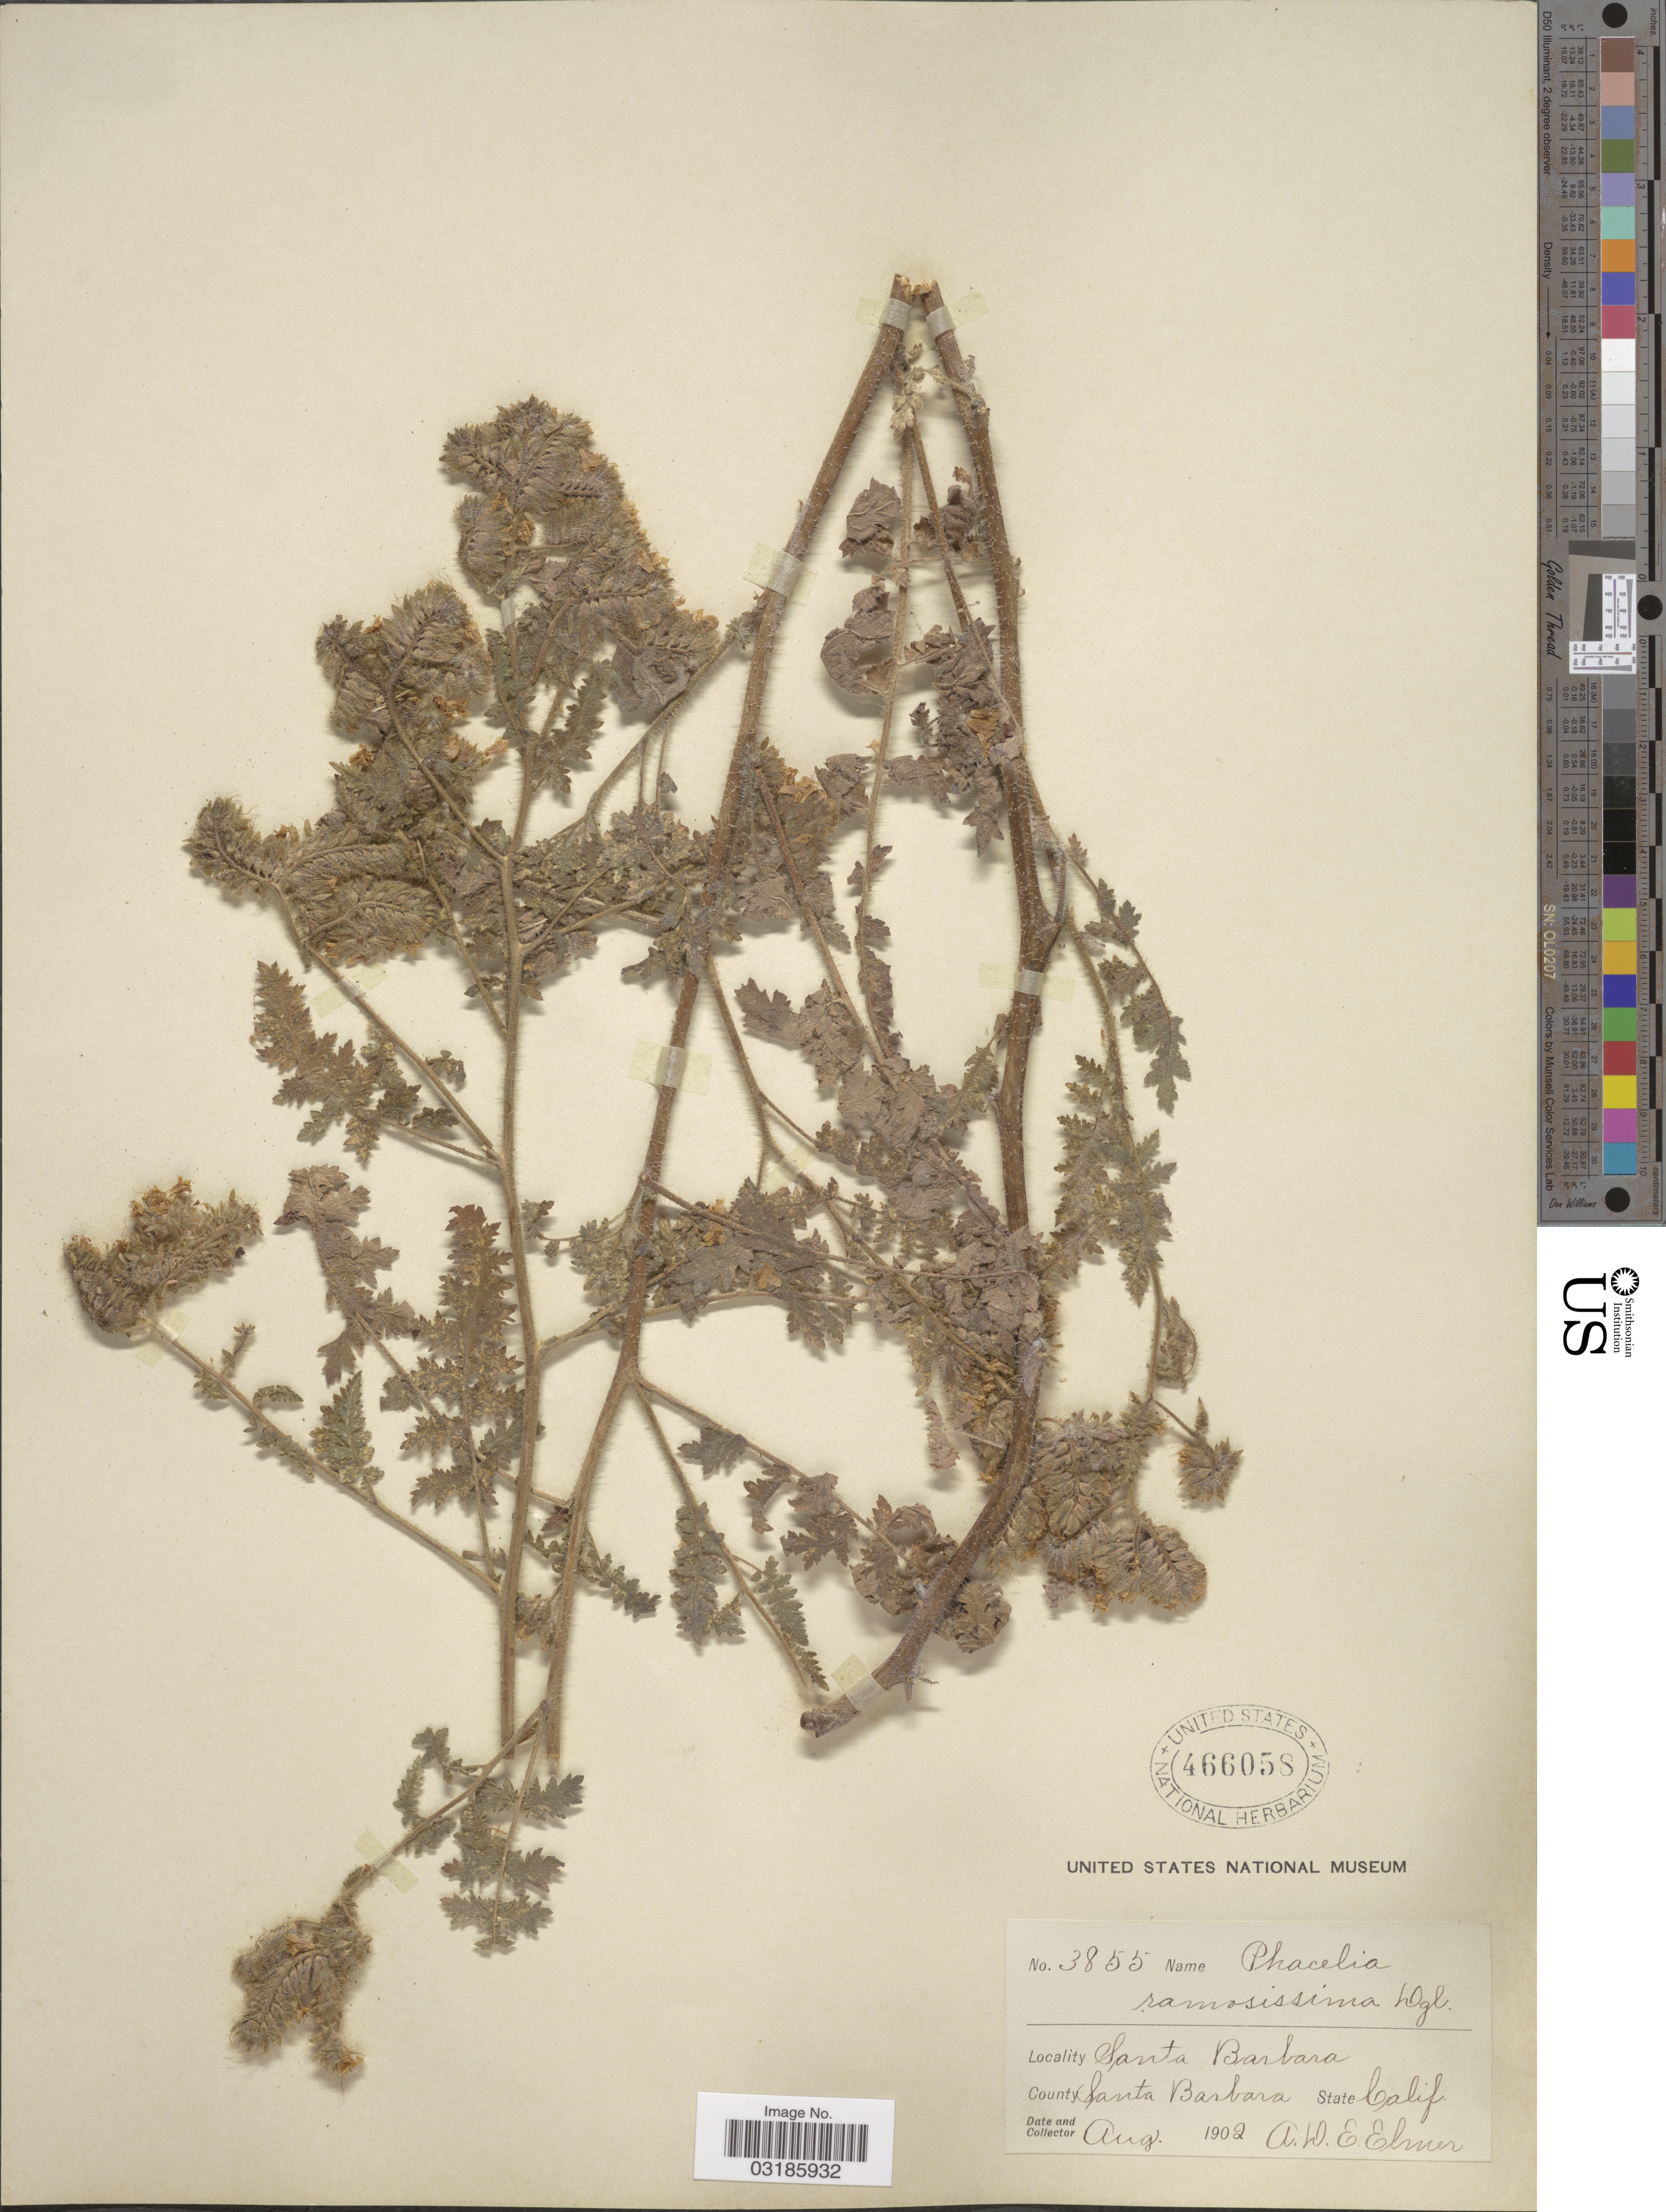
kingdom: Plantae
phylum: Tracheophyta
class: Magnoliopsida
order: Boraginales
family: Hydrophyllaceae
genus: Phacelia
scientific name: Phacelia ramosissima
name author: Douglas ex Lehm.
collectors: A. D. E. Elmer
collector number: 3855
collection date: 1902-08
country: United States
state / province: California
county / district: Santa Barbara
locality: Santa Barbara. County Santa Barbara.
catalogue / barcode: US 466058